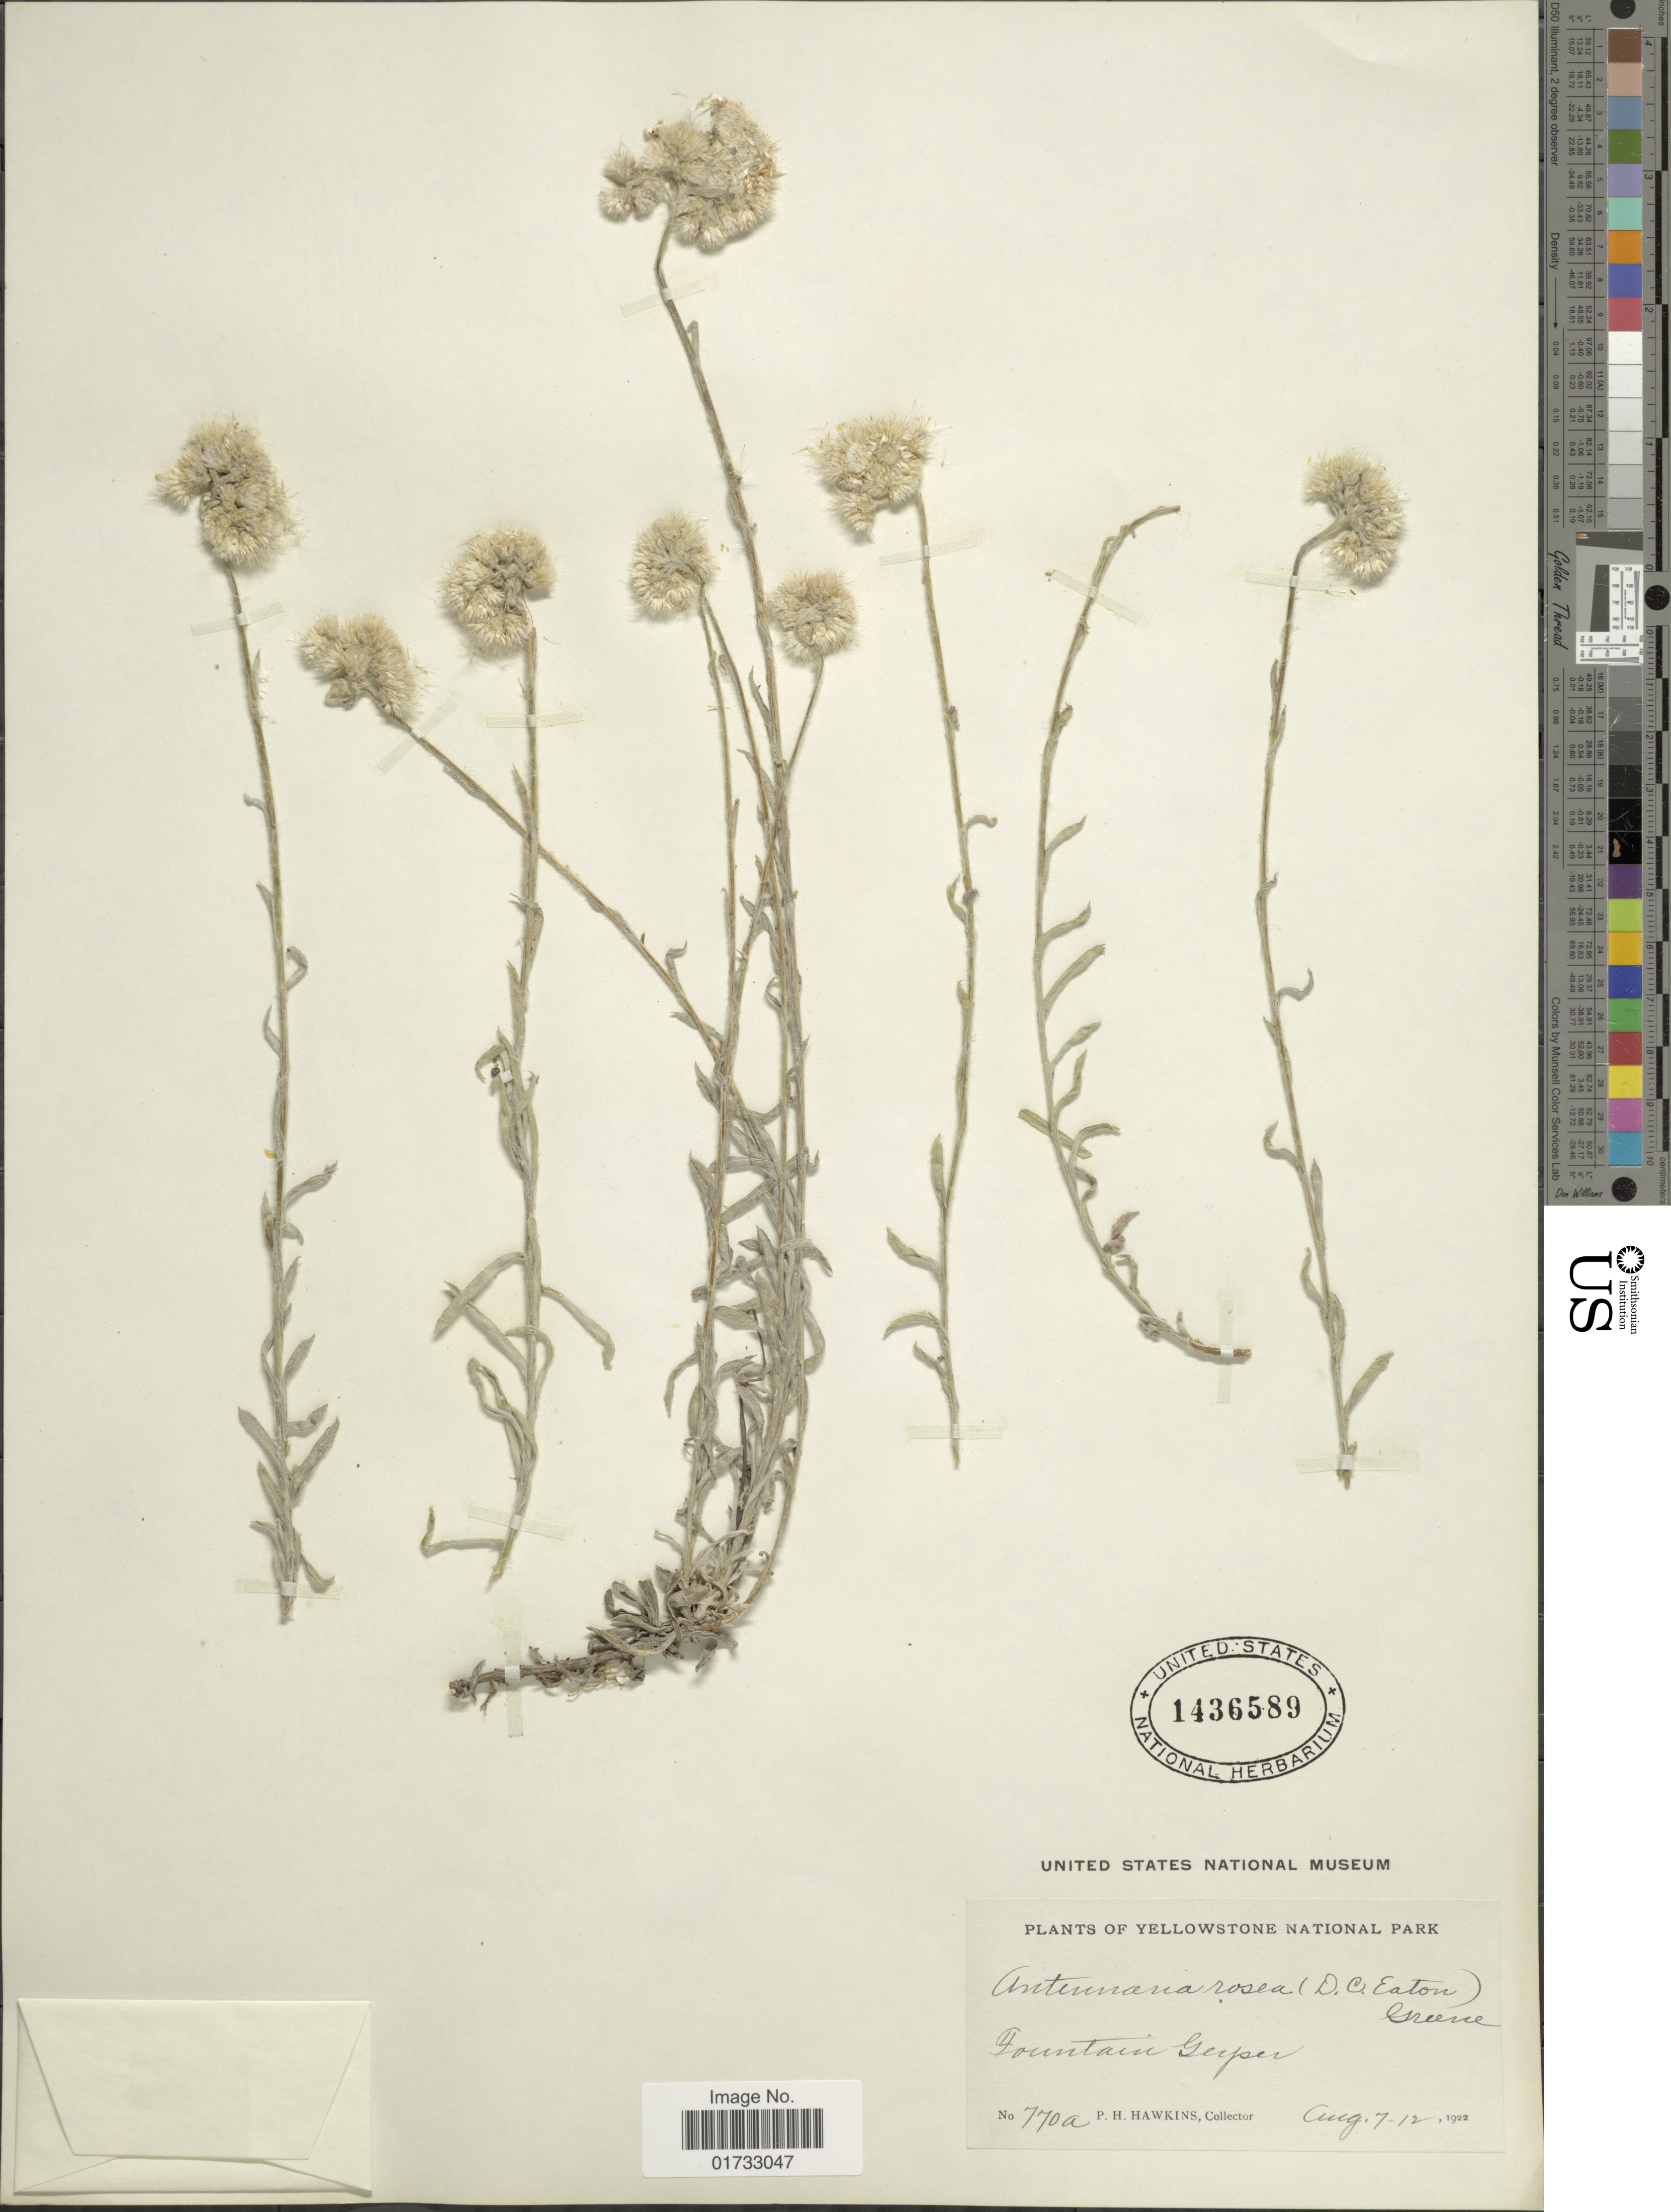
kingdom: Plantae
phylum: Tracheophyta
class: Magnoliopsida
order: Asterales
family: Asteraceae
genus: Antennaria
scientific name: Antennaria rosea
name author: Greene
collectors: P. Hawkins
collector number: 770a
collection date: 1922-08-07/1922-08-12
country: United States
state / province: Wyoming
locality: Yellowstone National Park, Fountain Geyser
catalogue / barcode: US 1436589